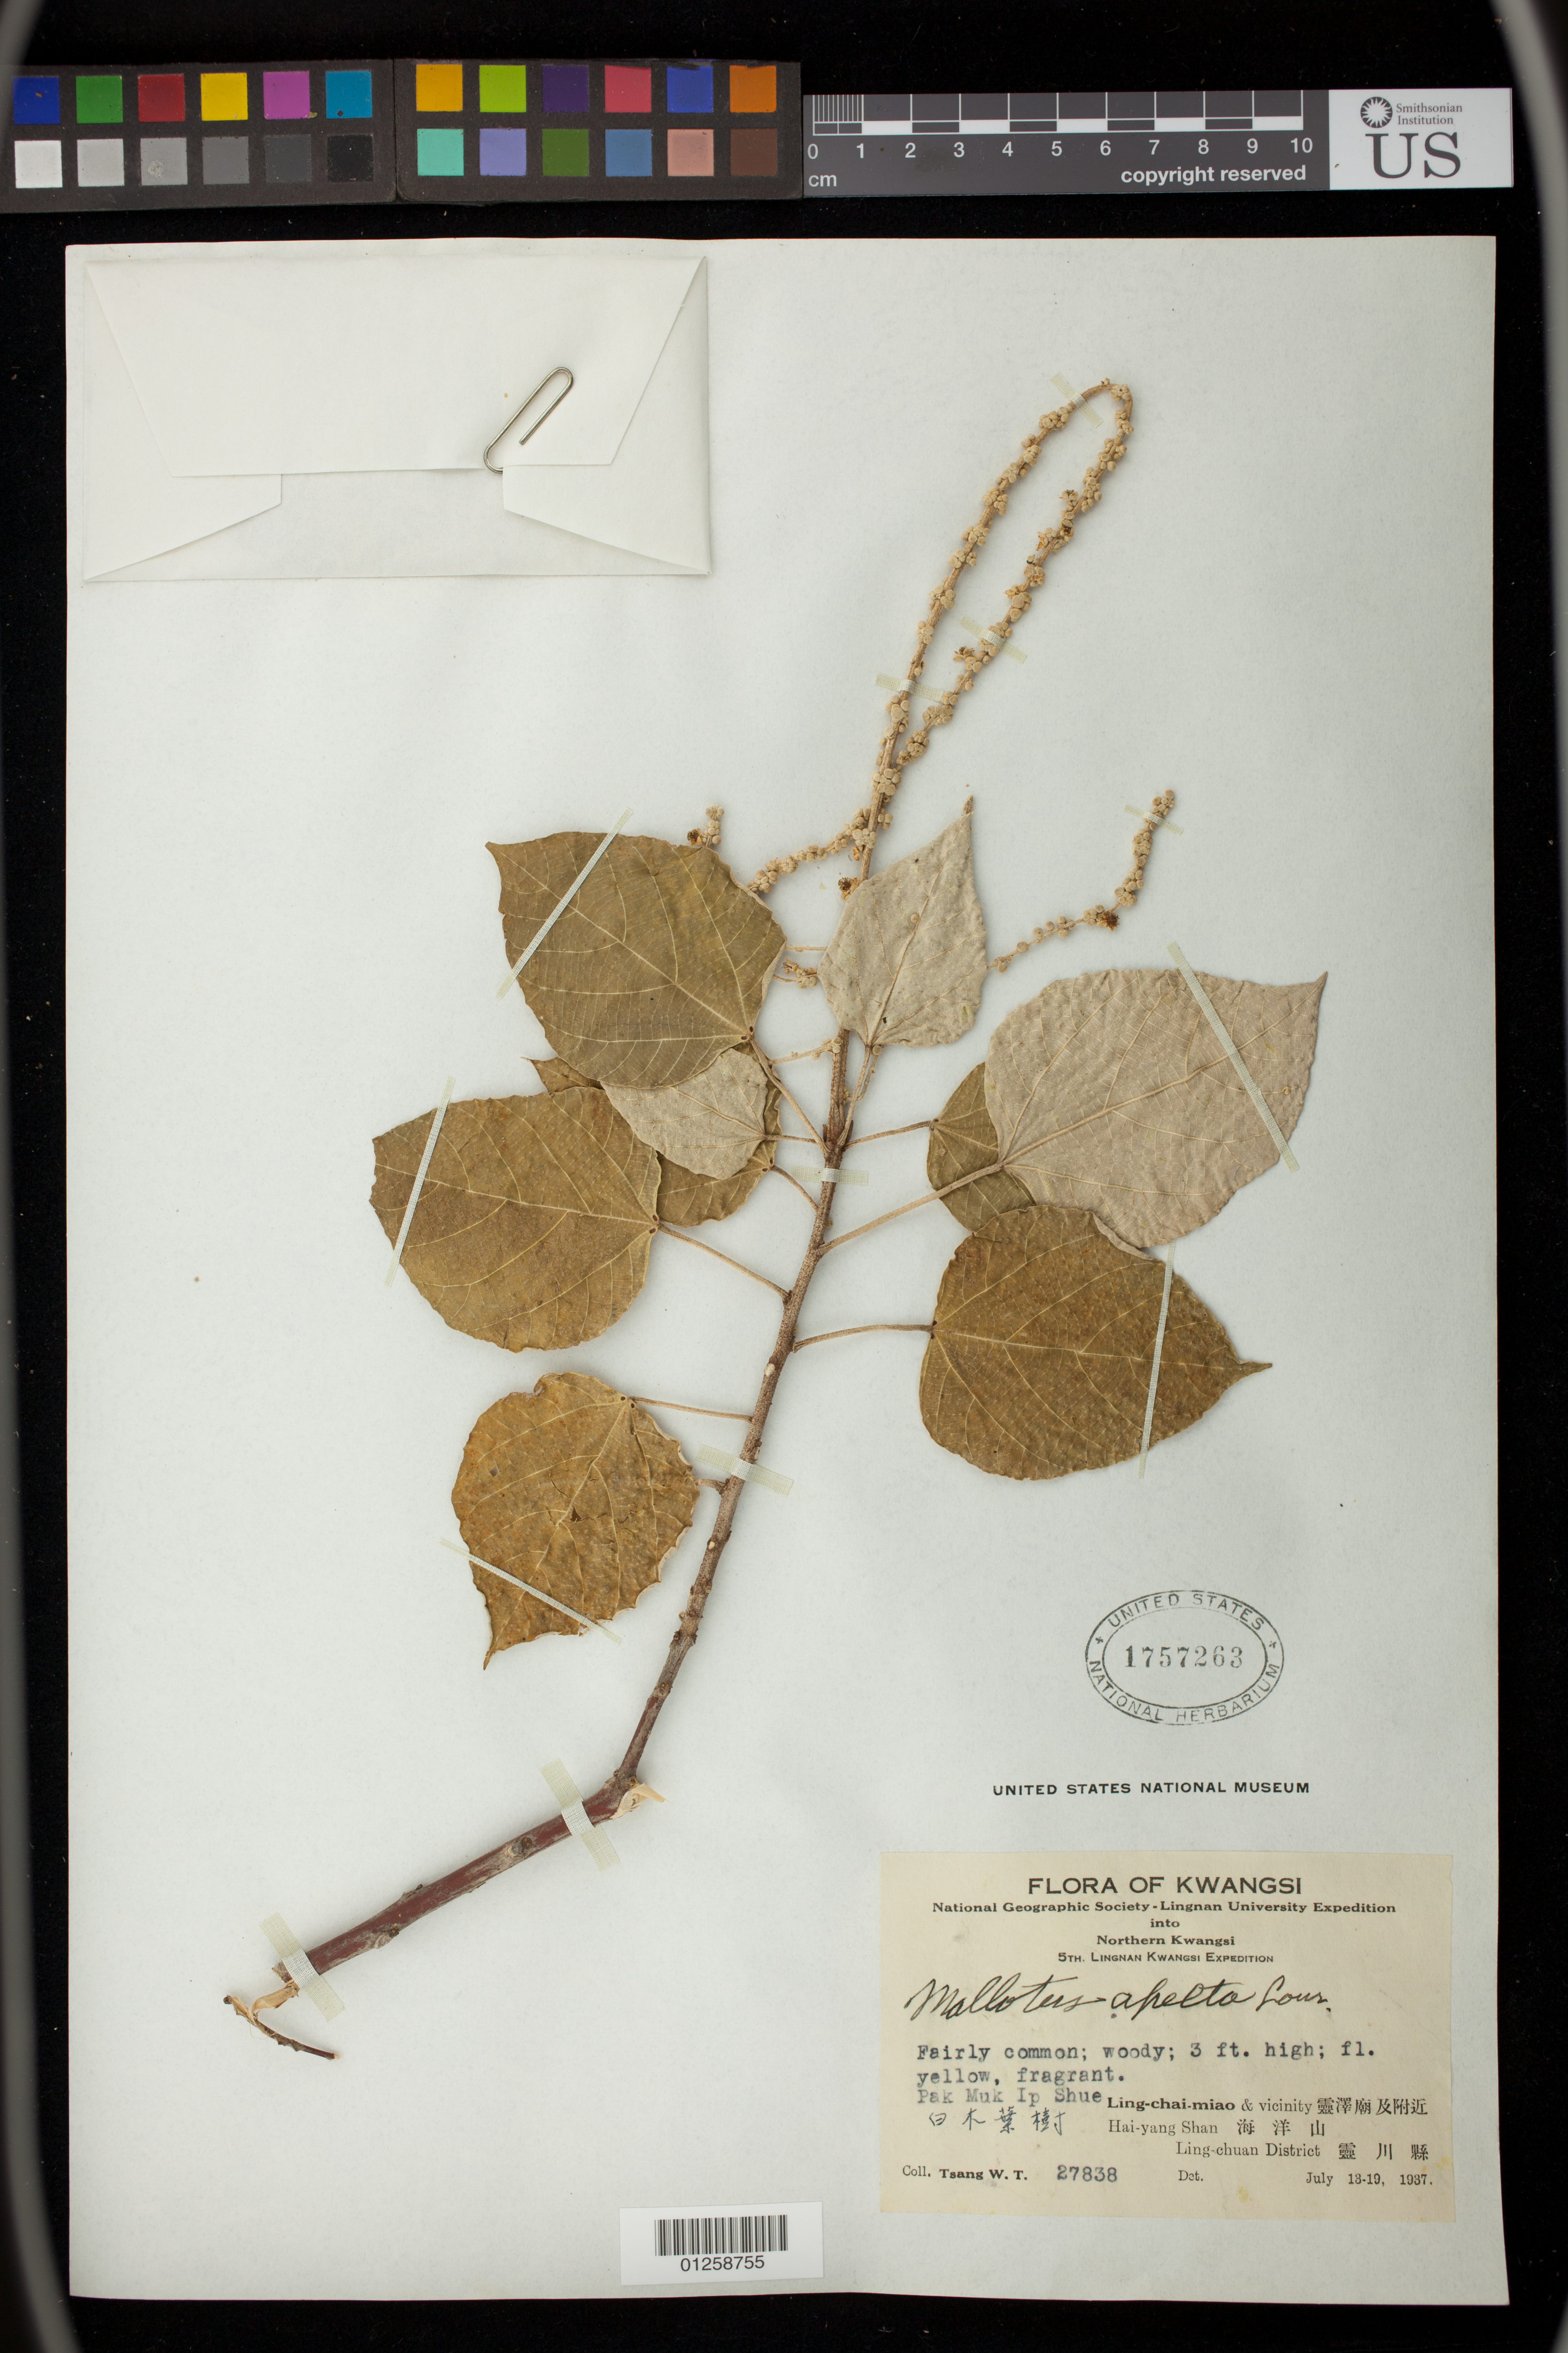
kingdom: Plantae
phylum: Tracheophyta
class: Magnoliopsida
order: Malpighiales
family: Euphorbiaceae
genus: Mallotus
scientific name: Mallotus apelta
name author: (Lour.) Müll. Arg.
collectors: W. T. Tsang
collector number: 27838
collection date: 1937-07-13/1937-07-19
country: China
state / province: Guangxi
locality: Pak Muk Ip Shue, Ling-chai-miao & vicinity, Hai-yang Shan, Ling-chuan district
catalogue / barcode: US 1757263